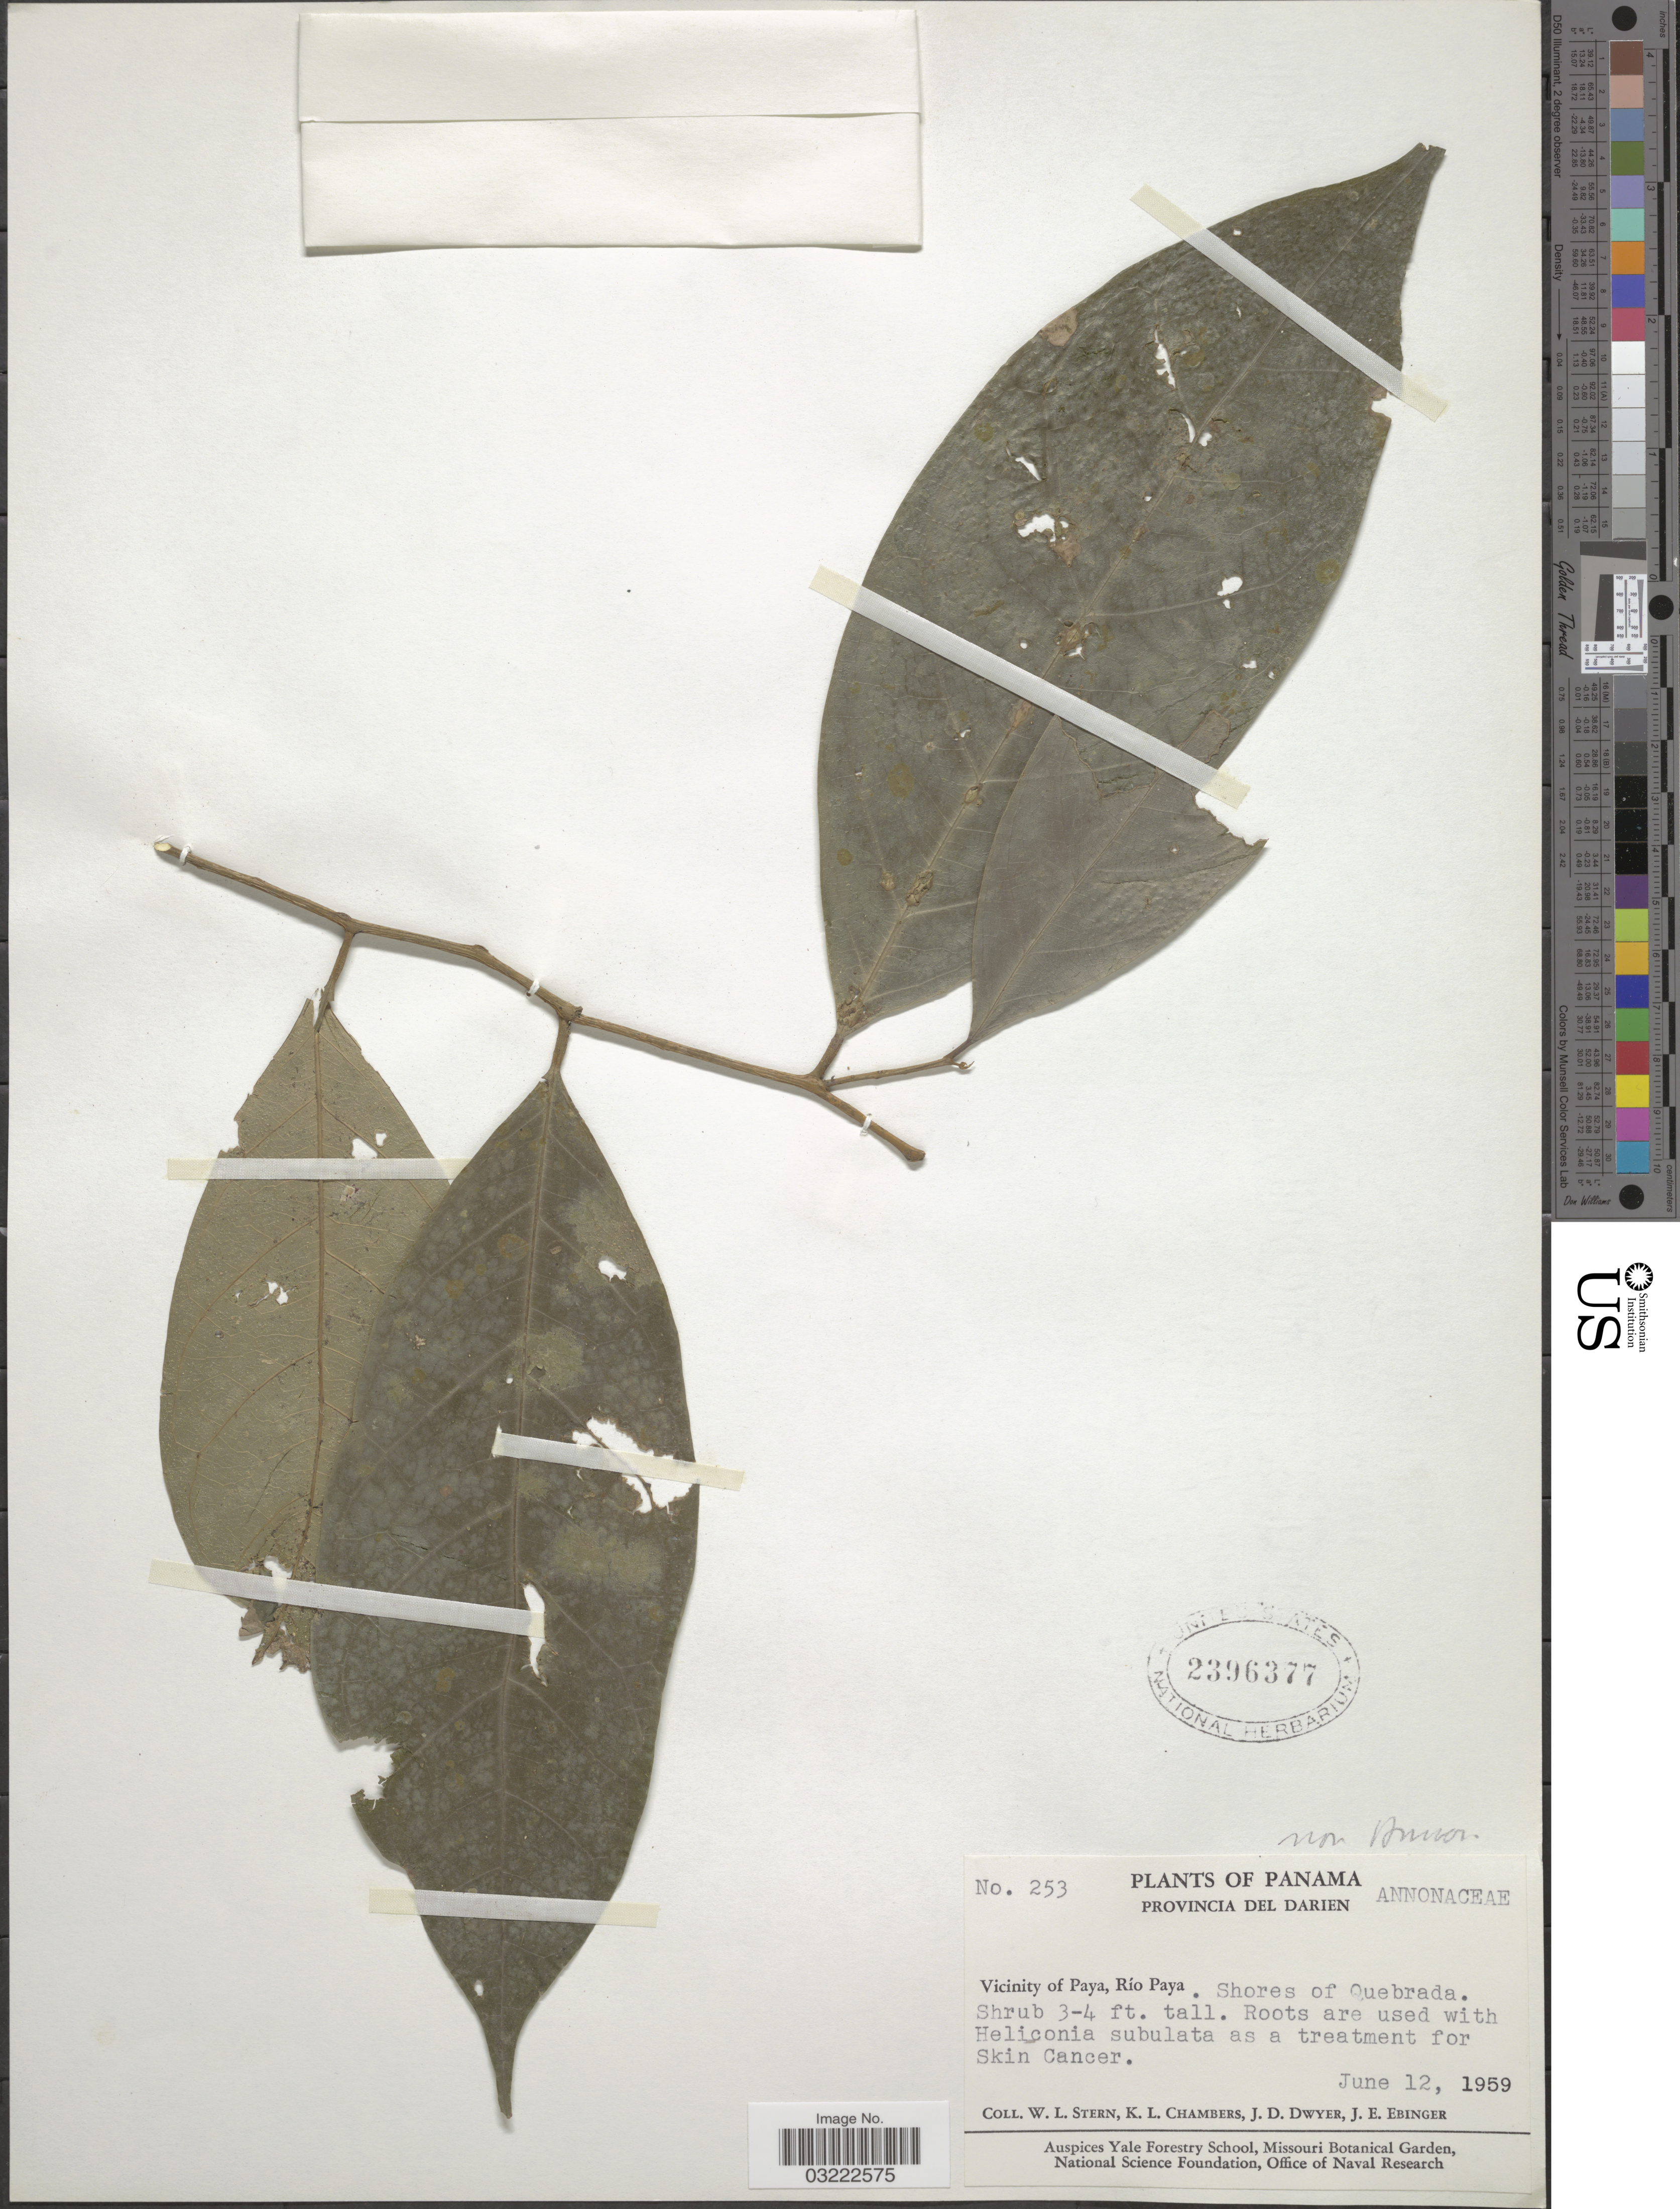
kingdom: Plantae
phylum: Tracheophyta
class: Magnoliopsida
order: Magnoliales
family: Annonaceae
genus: Guatteria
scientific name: Guatteria sp.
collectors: W. L. Stern, K. Chambers, J. D. Dwyer & J. Ebinger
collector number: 253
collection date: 1959-06-12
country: Panama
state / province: Darién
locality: Vicinity of Paya, Río Paya. Shores of Quebrada.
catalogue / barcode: US 2396377